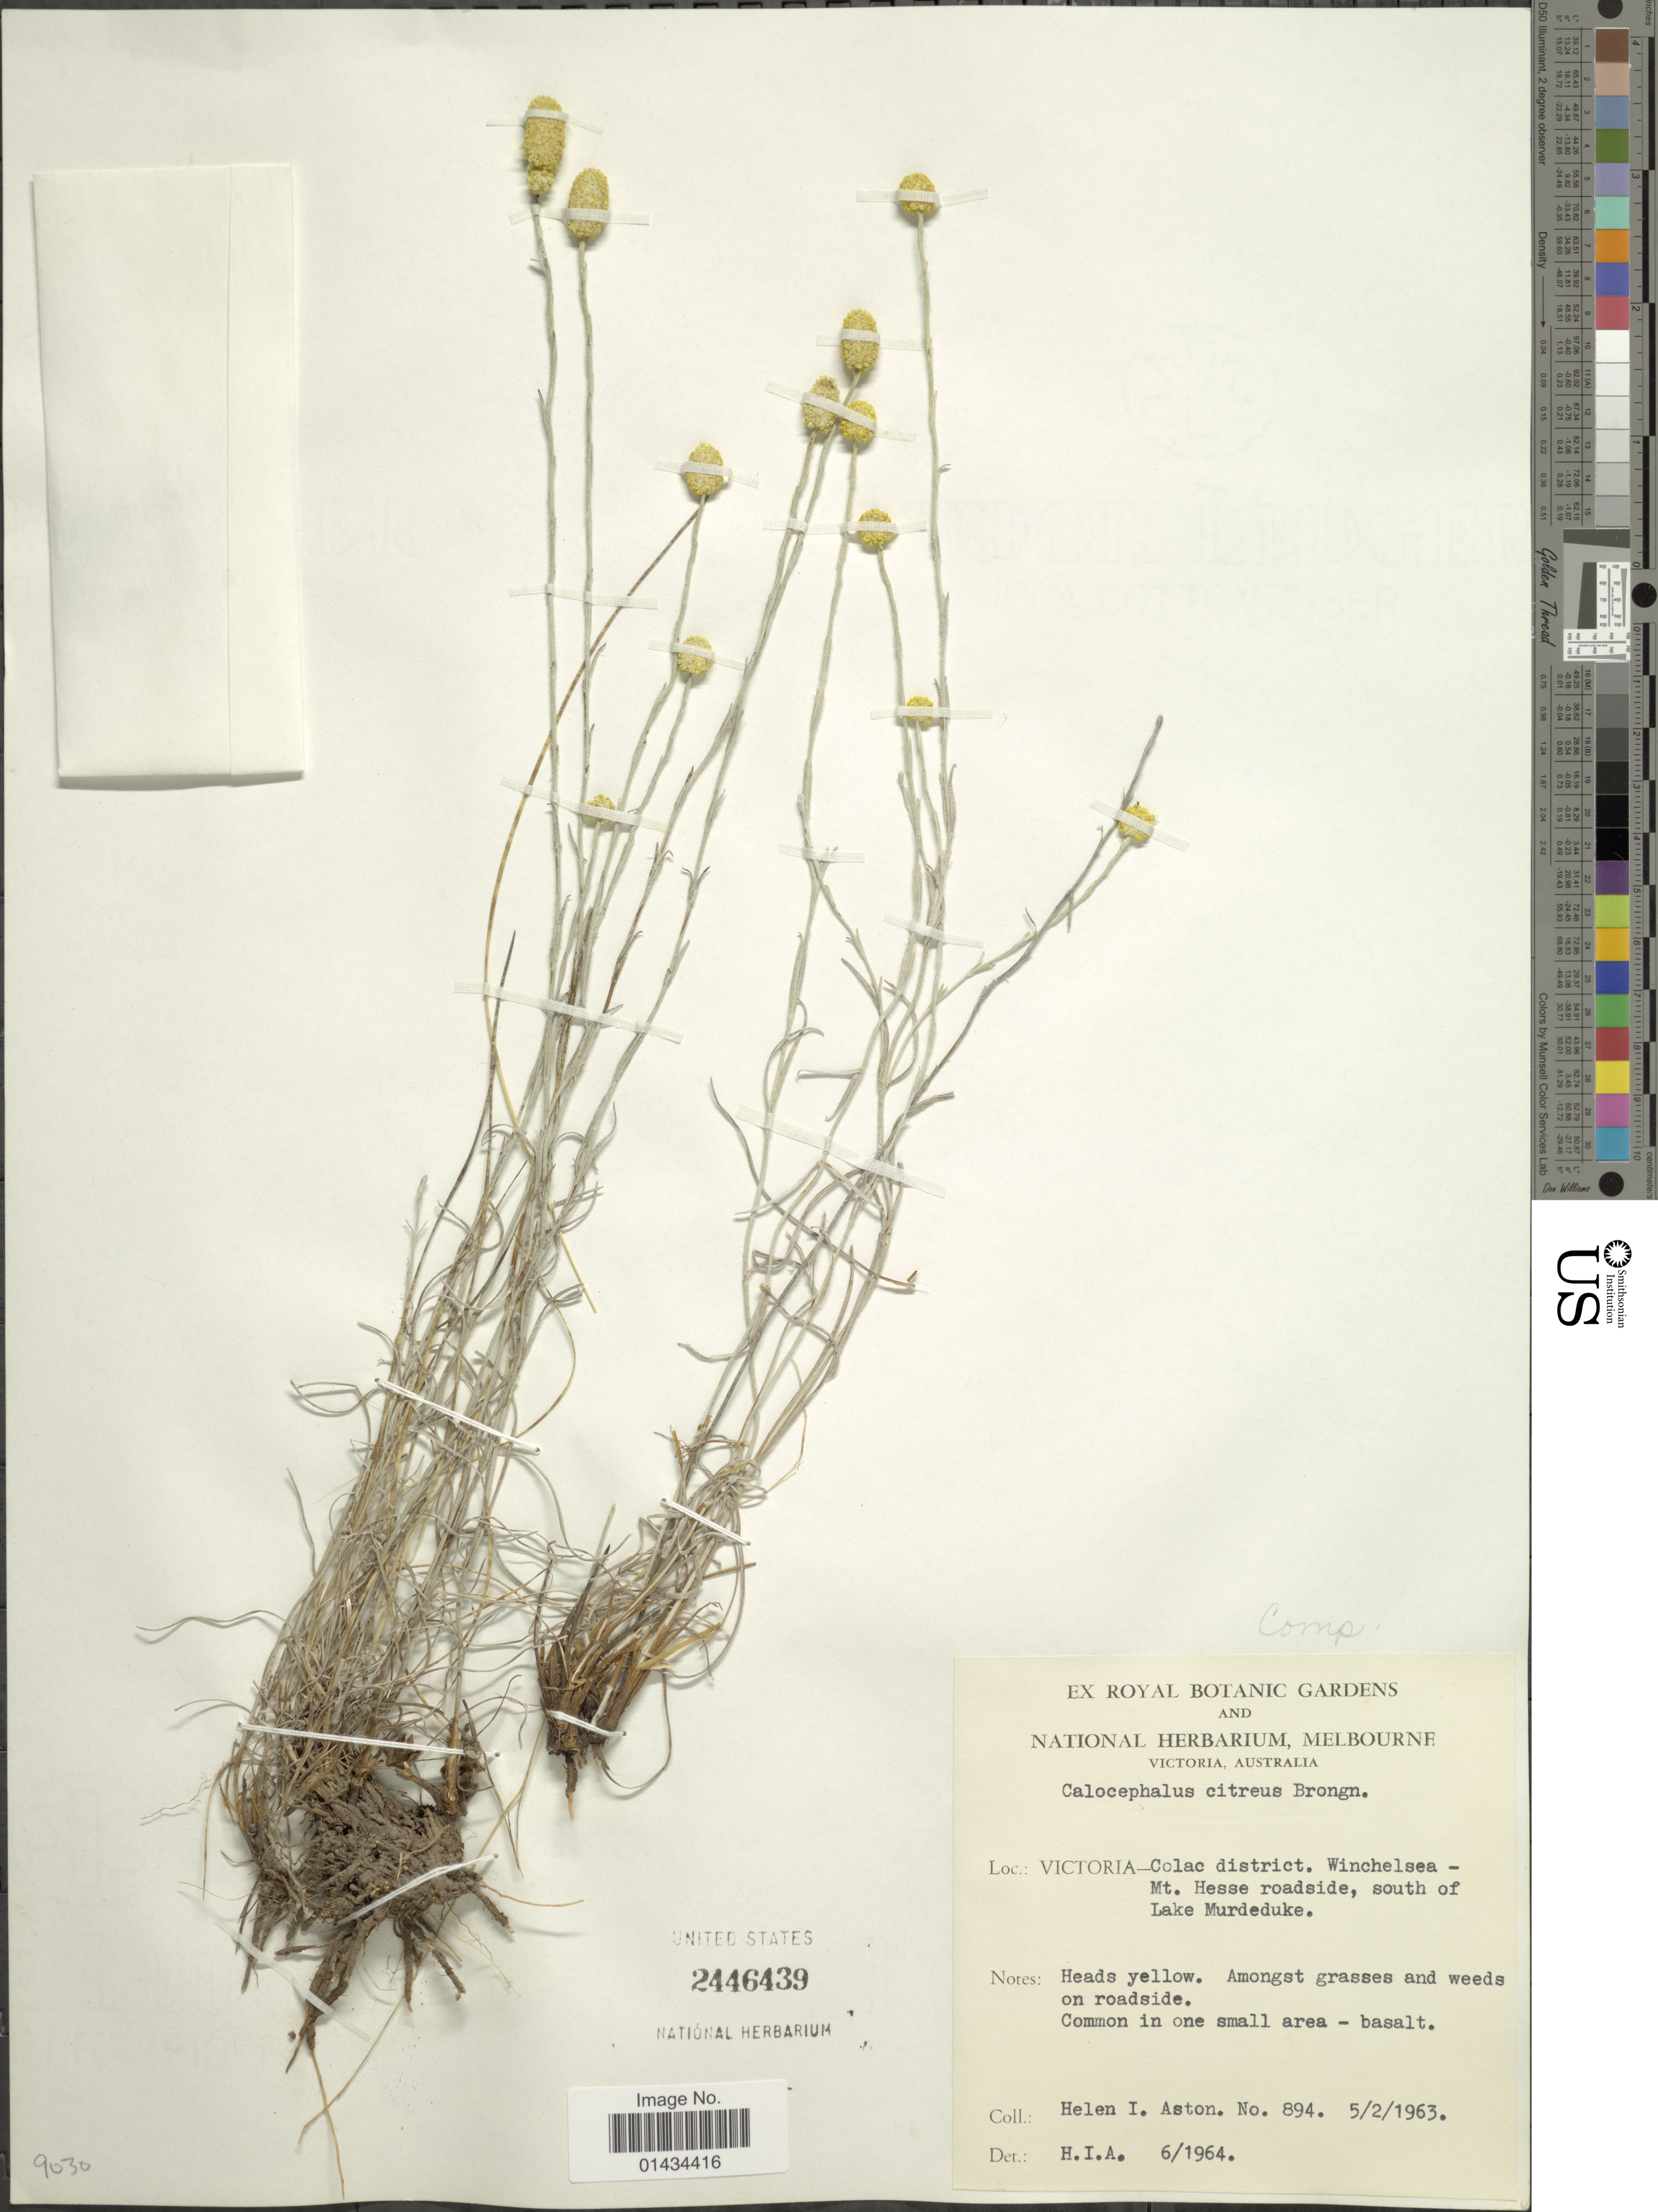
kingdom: Plantae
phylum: Tracheophyta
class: Magnoliopsida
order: Asterales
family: Asteraceae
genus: Calocephalus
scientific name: Calocephalus citreus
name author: Less.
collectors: H. I. Aston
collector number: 894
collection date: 1963-02-05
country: Australia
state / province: Victoria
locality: Victoria, Colac district, Winchelsea, Mt. Hesse roadside, south of Lake Murdeduke, amongst grasses and weeds on roadside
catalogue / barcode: US 2446439